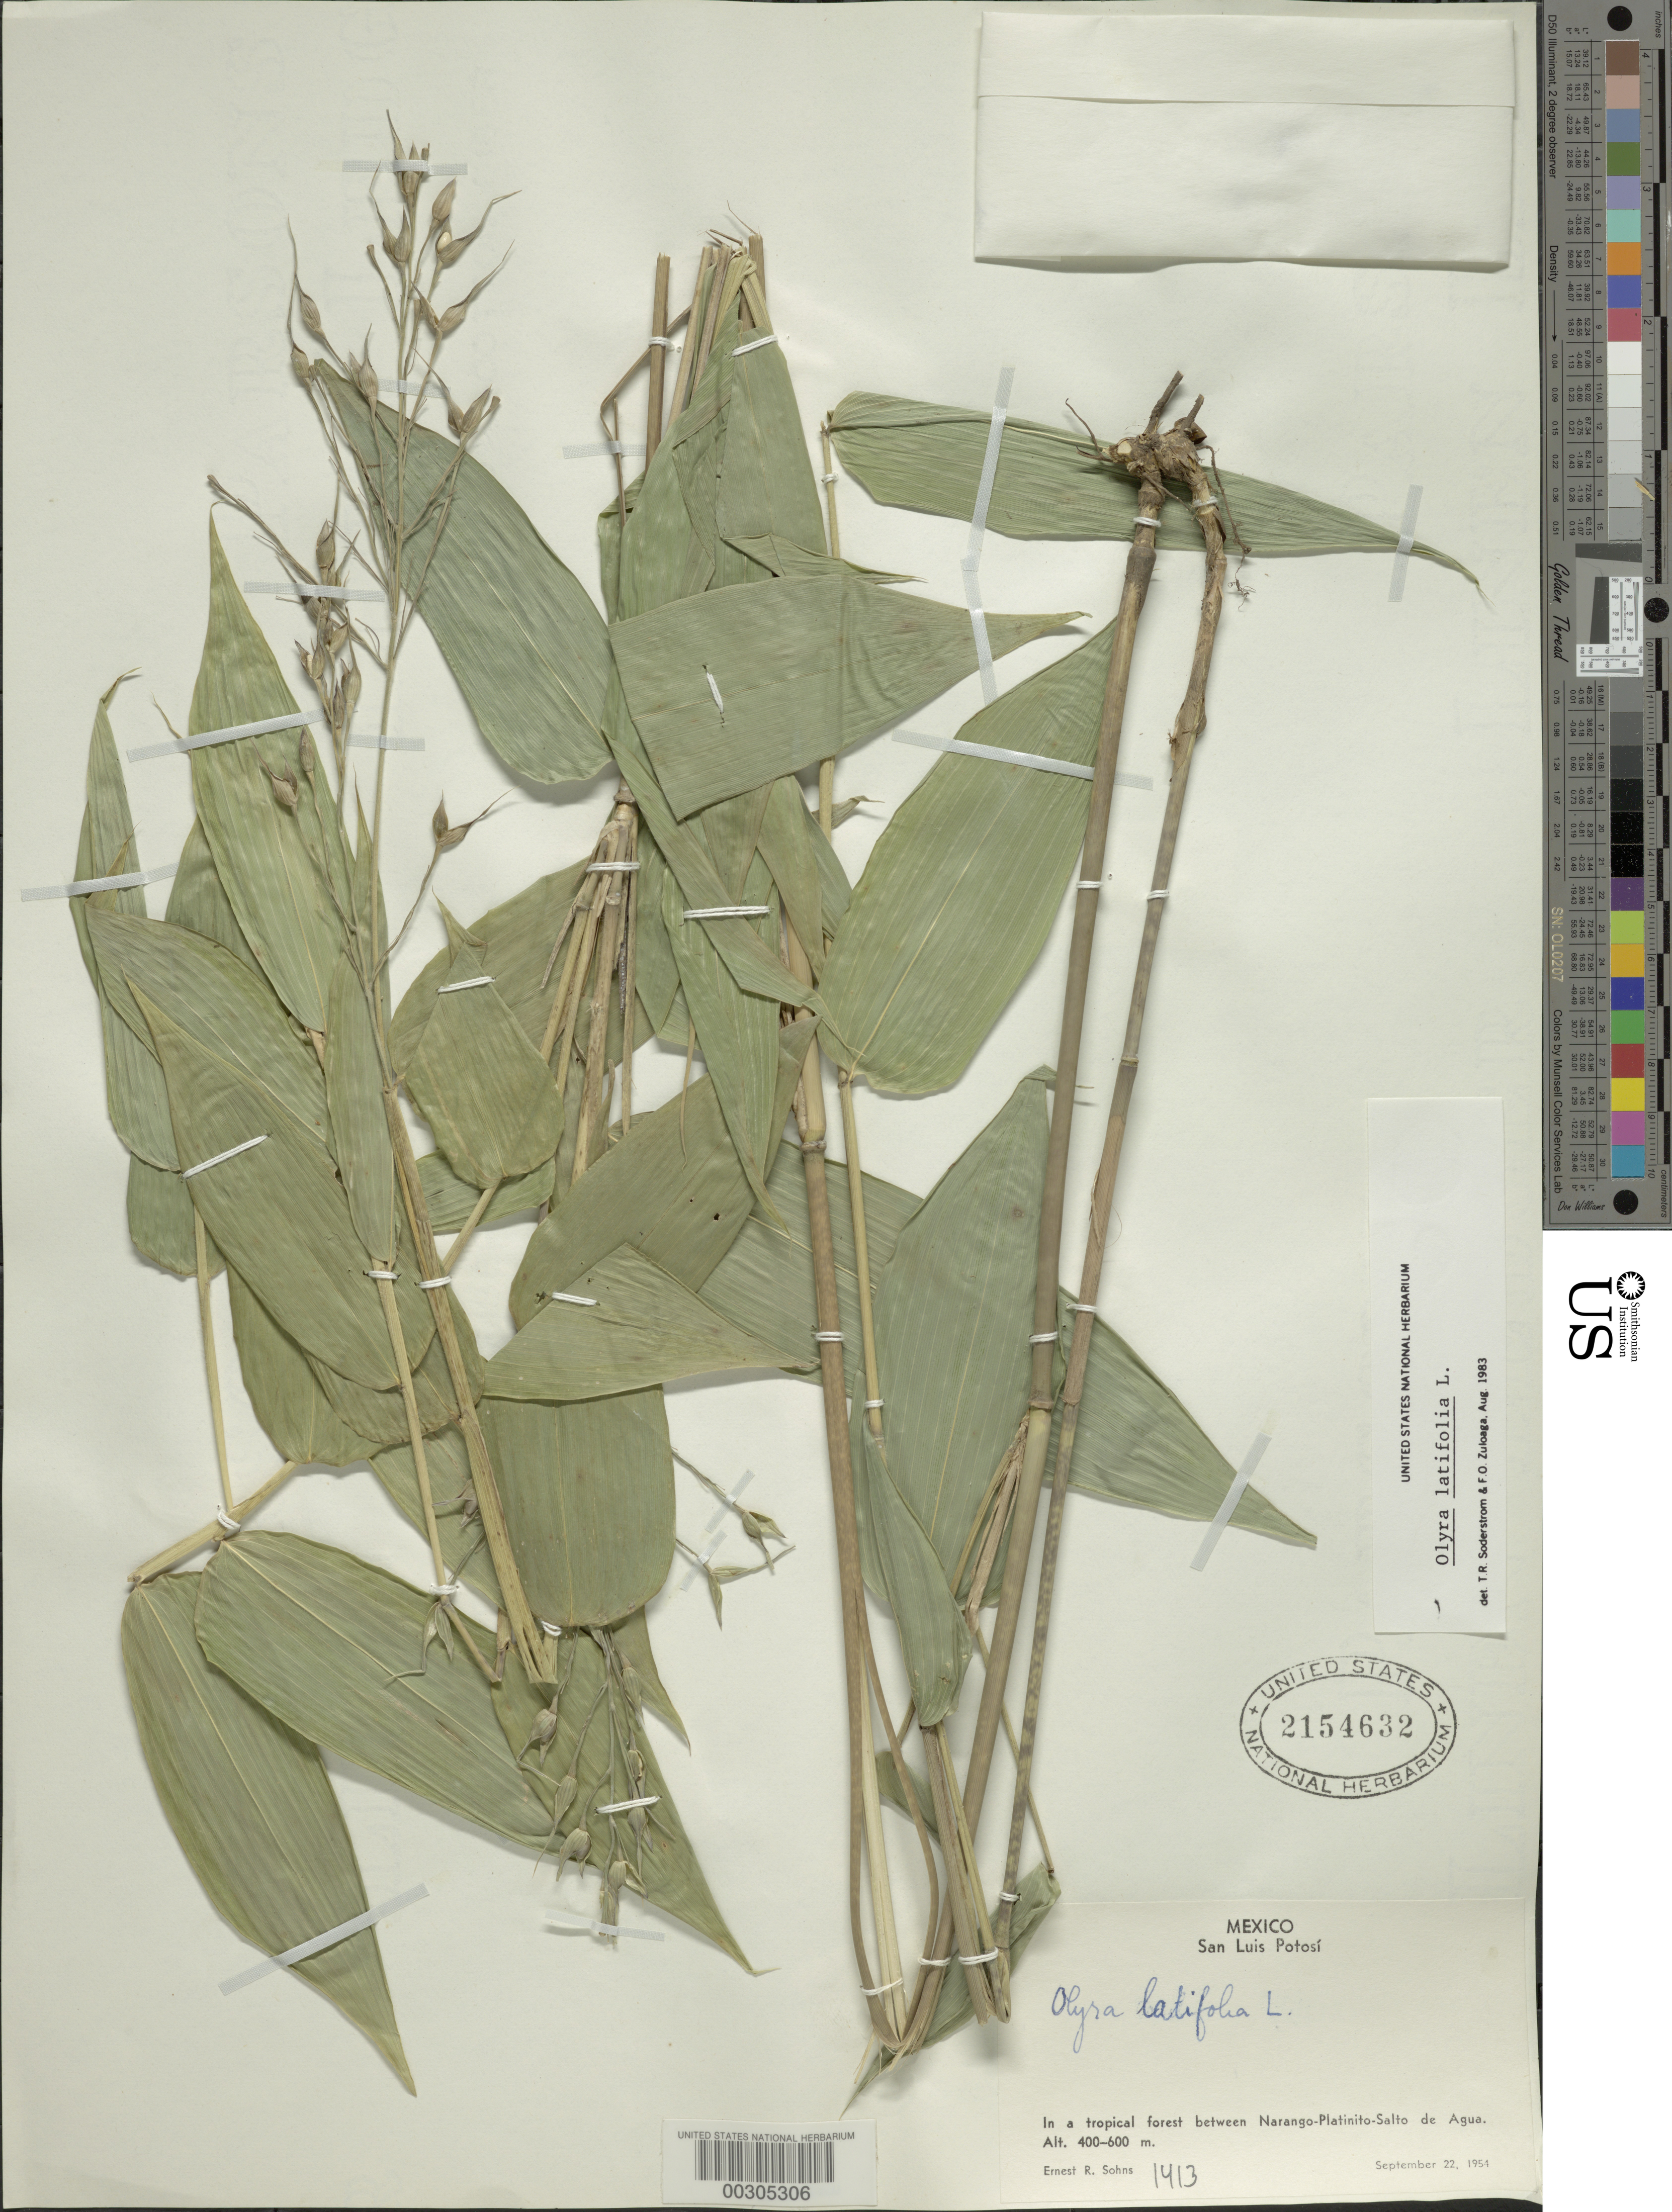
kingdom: Plantae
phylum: Tracheophyta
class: Liliopsida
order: Poales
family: Poaceae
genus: Olyra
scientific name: Olyra latifolia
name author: L.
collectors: E. R. Sohns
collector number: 1413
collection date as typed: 22 Sep 1954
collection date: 1954-09-22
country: Mexico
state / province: San Luis Potosí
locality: Narango-platinito-salto de agua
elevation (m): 400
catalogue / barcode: US 2154632